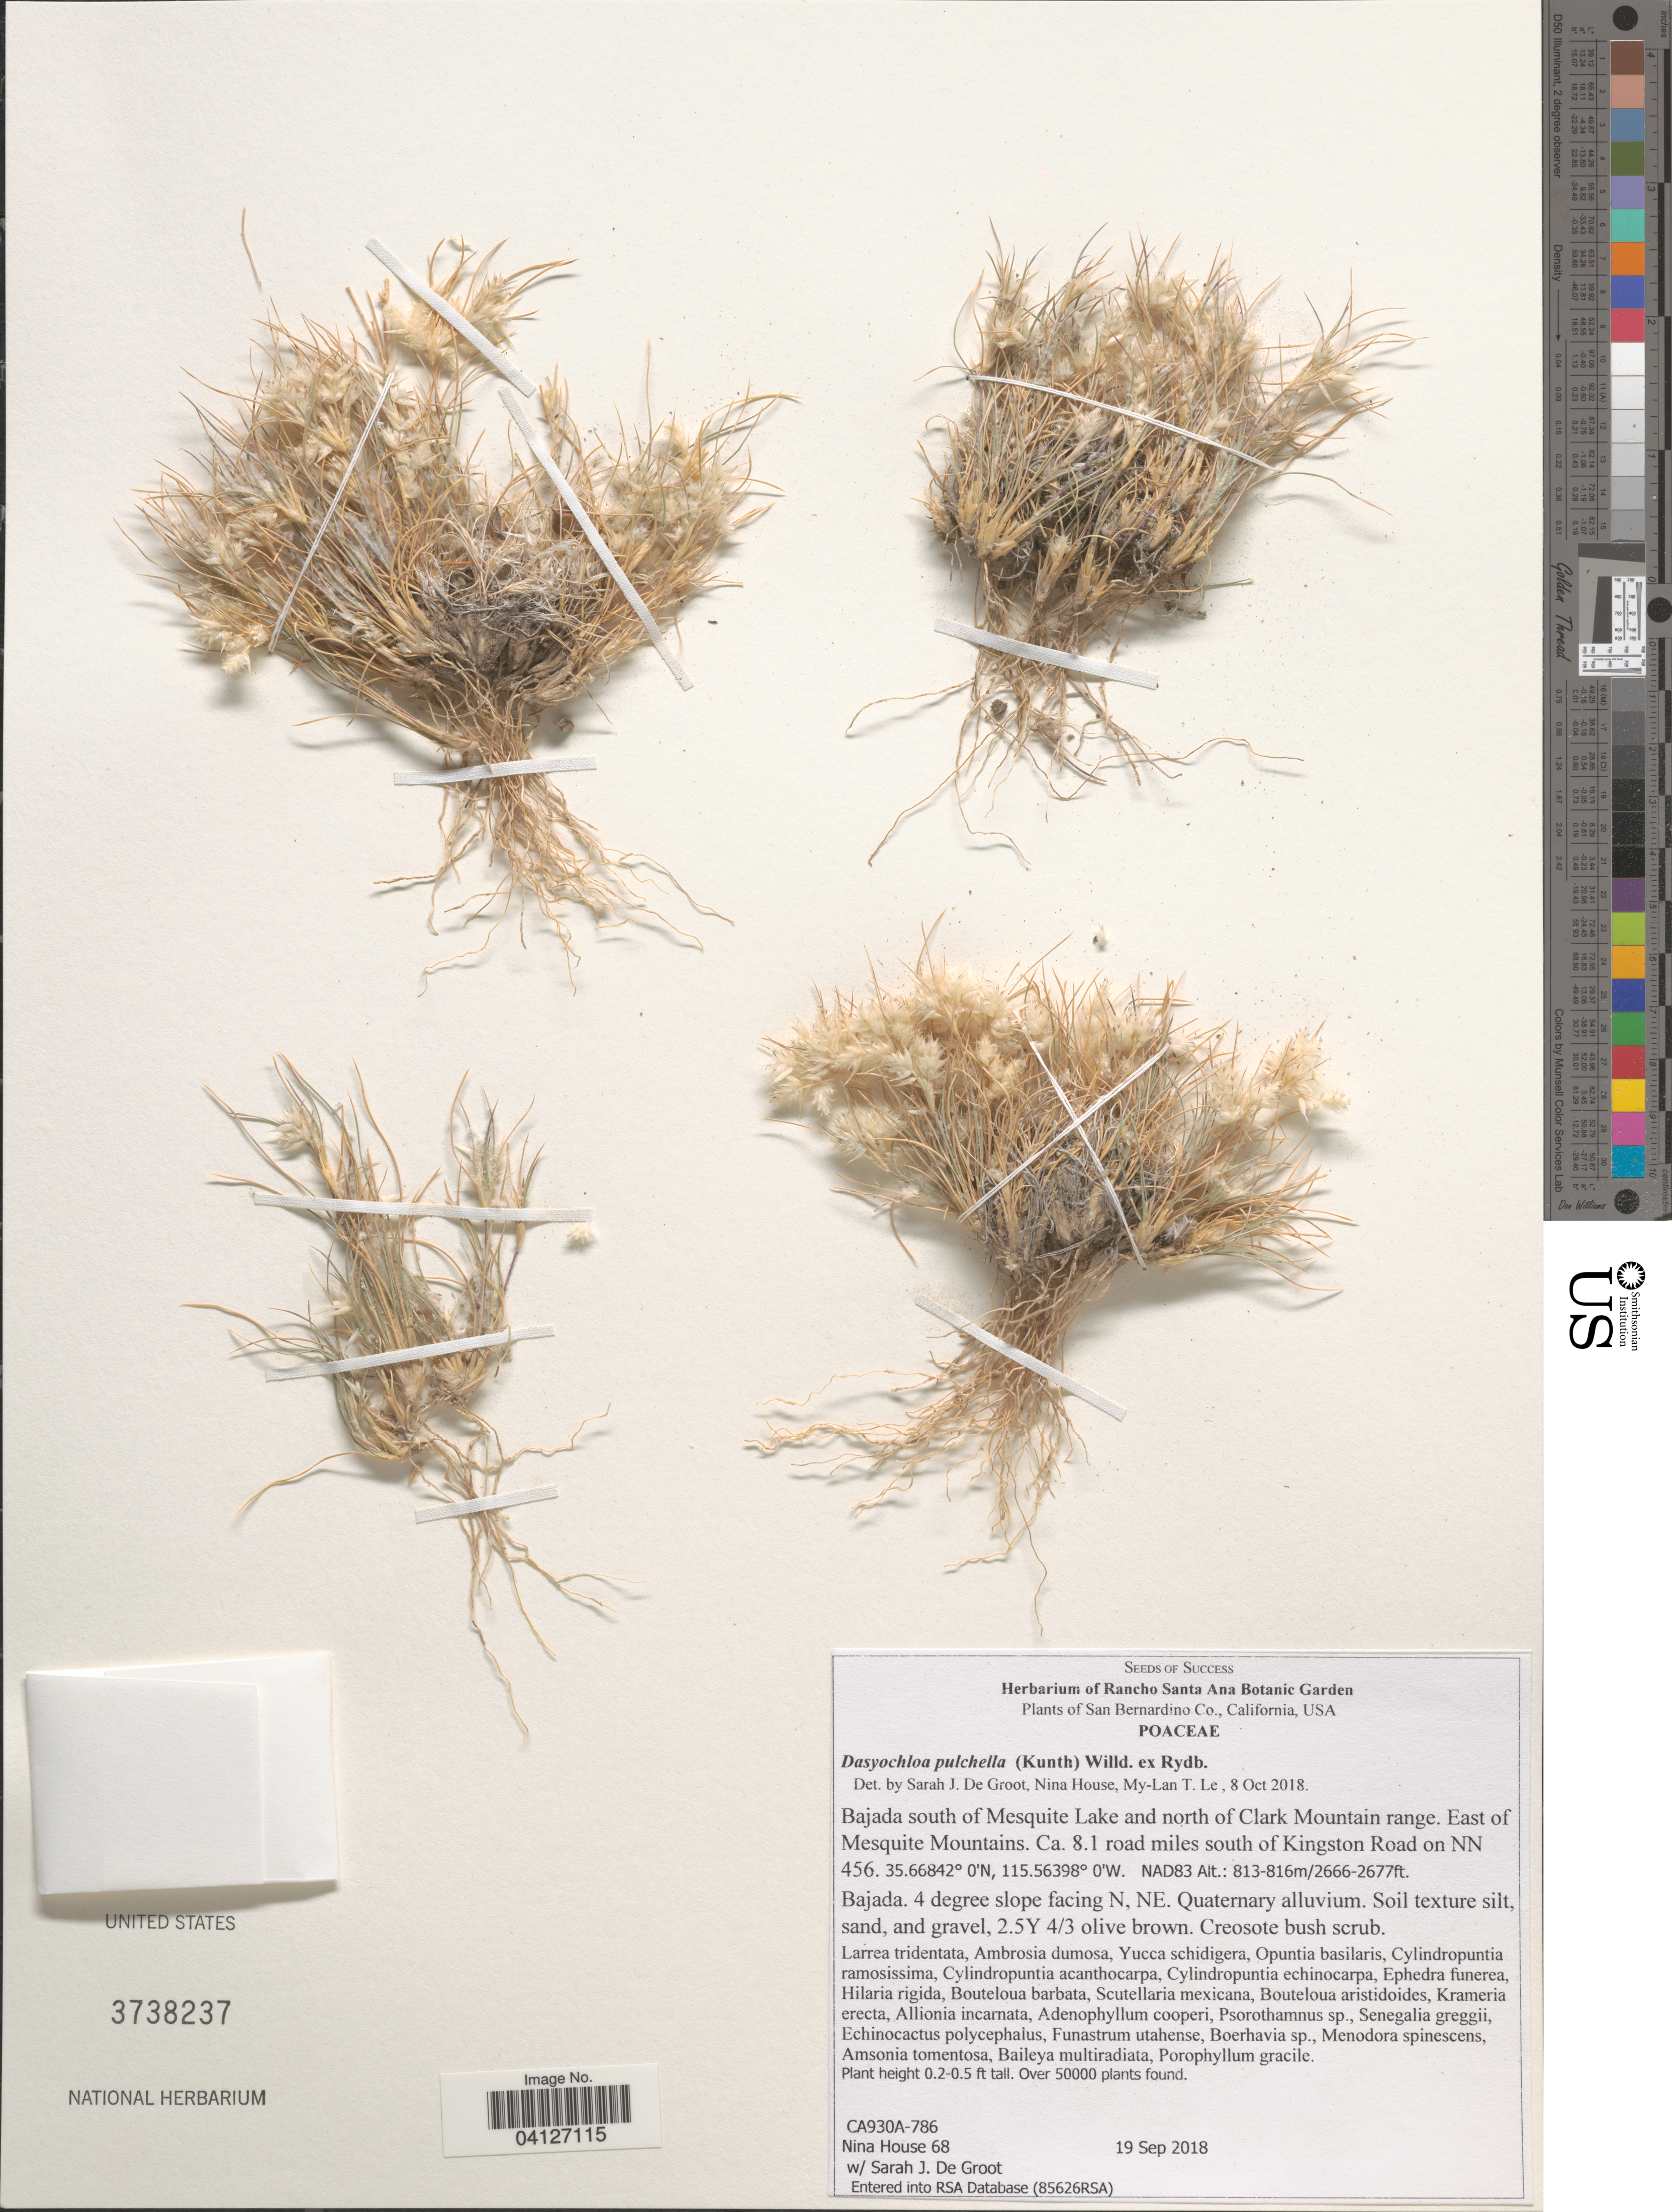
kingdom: Plantae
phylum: Tracheophyta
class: Liliopsida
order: Poales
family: Poaceae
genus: Dasyochloa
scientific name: Dasyochloa pulchella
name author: (Kunth) Willd. ex Rydb.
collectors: N. House & S. De Groot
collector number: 68/CA930A-786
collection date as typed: Transcribed d/m/y: 19/9/2018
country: United States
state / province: California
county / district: San Bernardino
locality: San Bernardino Co. Bajada south of Mesquite Lake and north of Clark Mountain range. East of Mesquite Mountains. Ca. 8.1 road miles south of Kingston Road on NN 456. NAD83. Bajada. 4 degree slope facing N, NE.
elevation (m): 813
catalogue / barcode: US 3738237